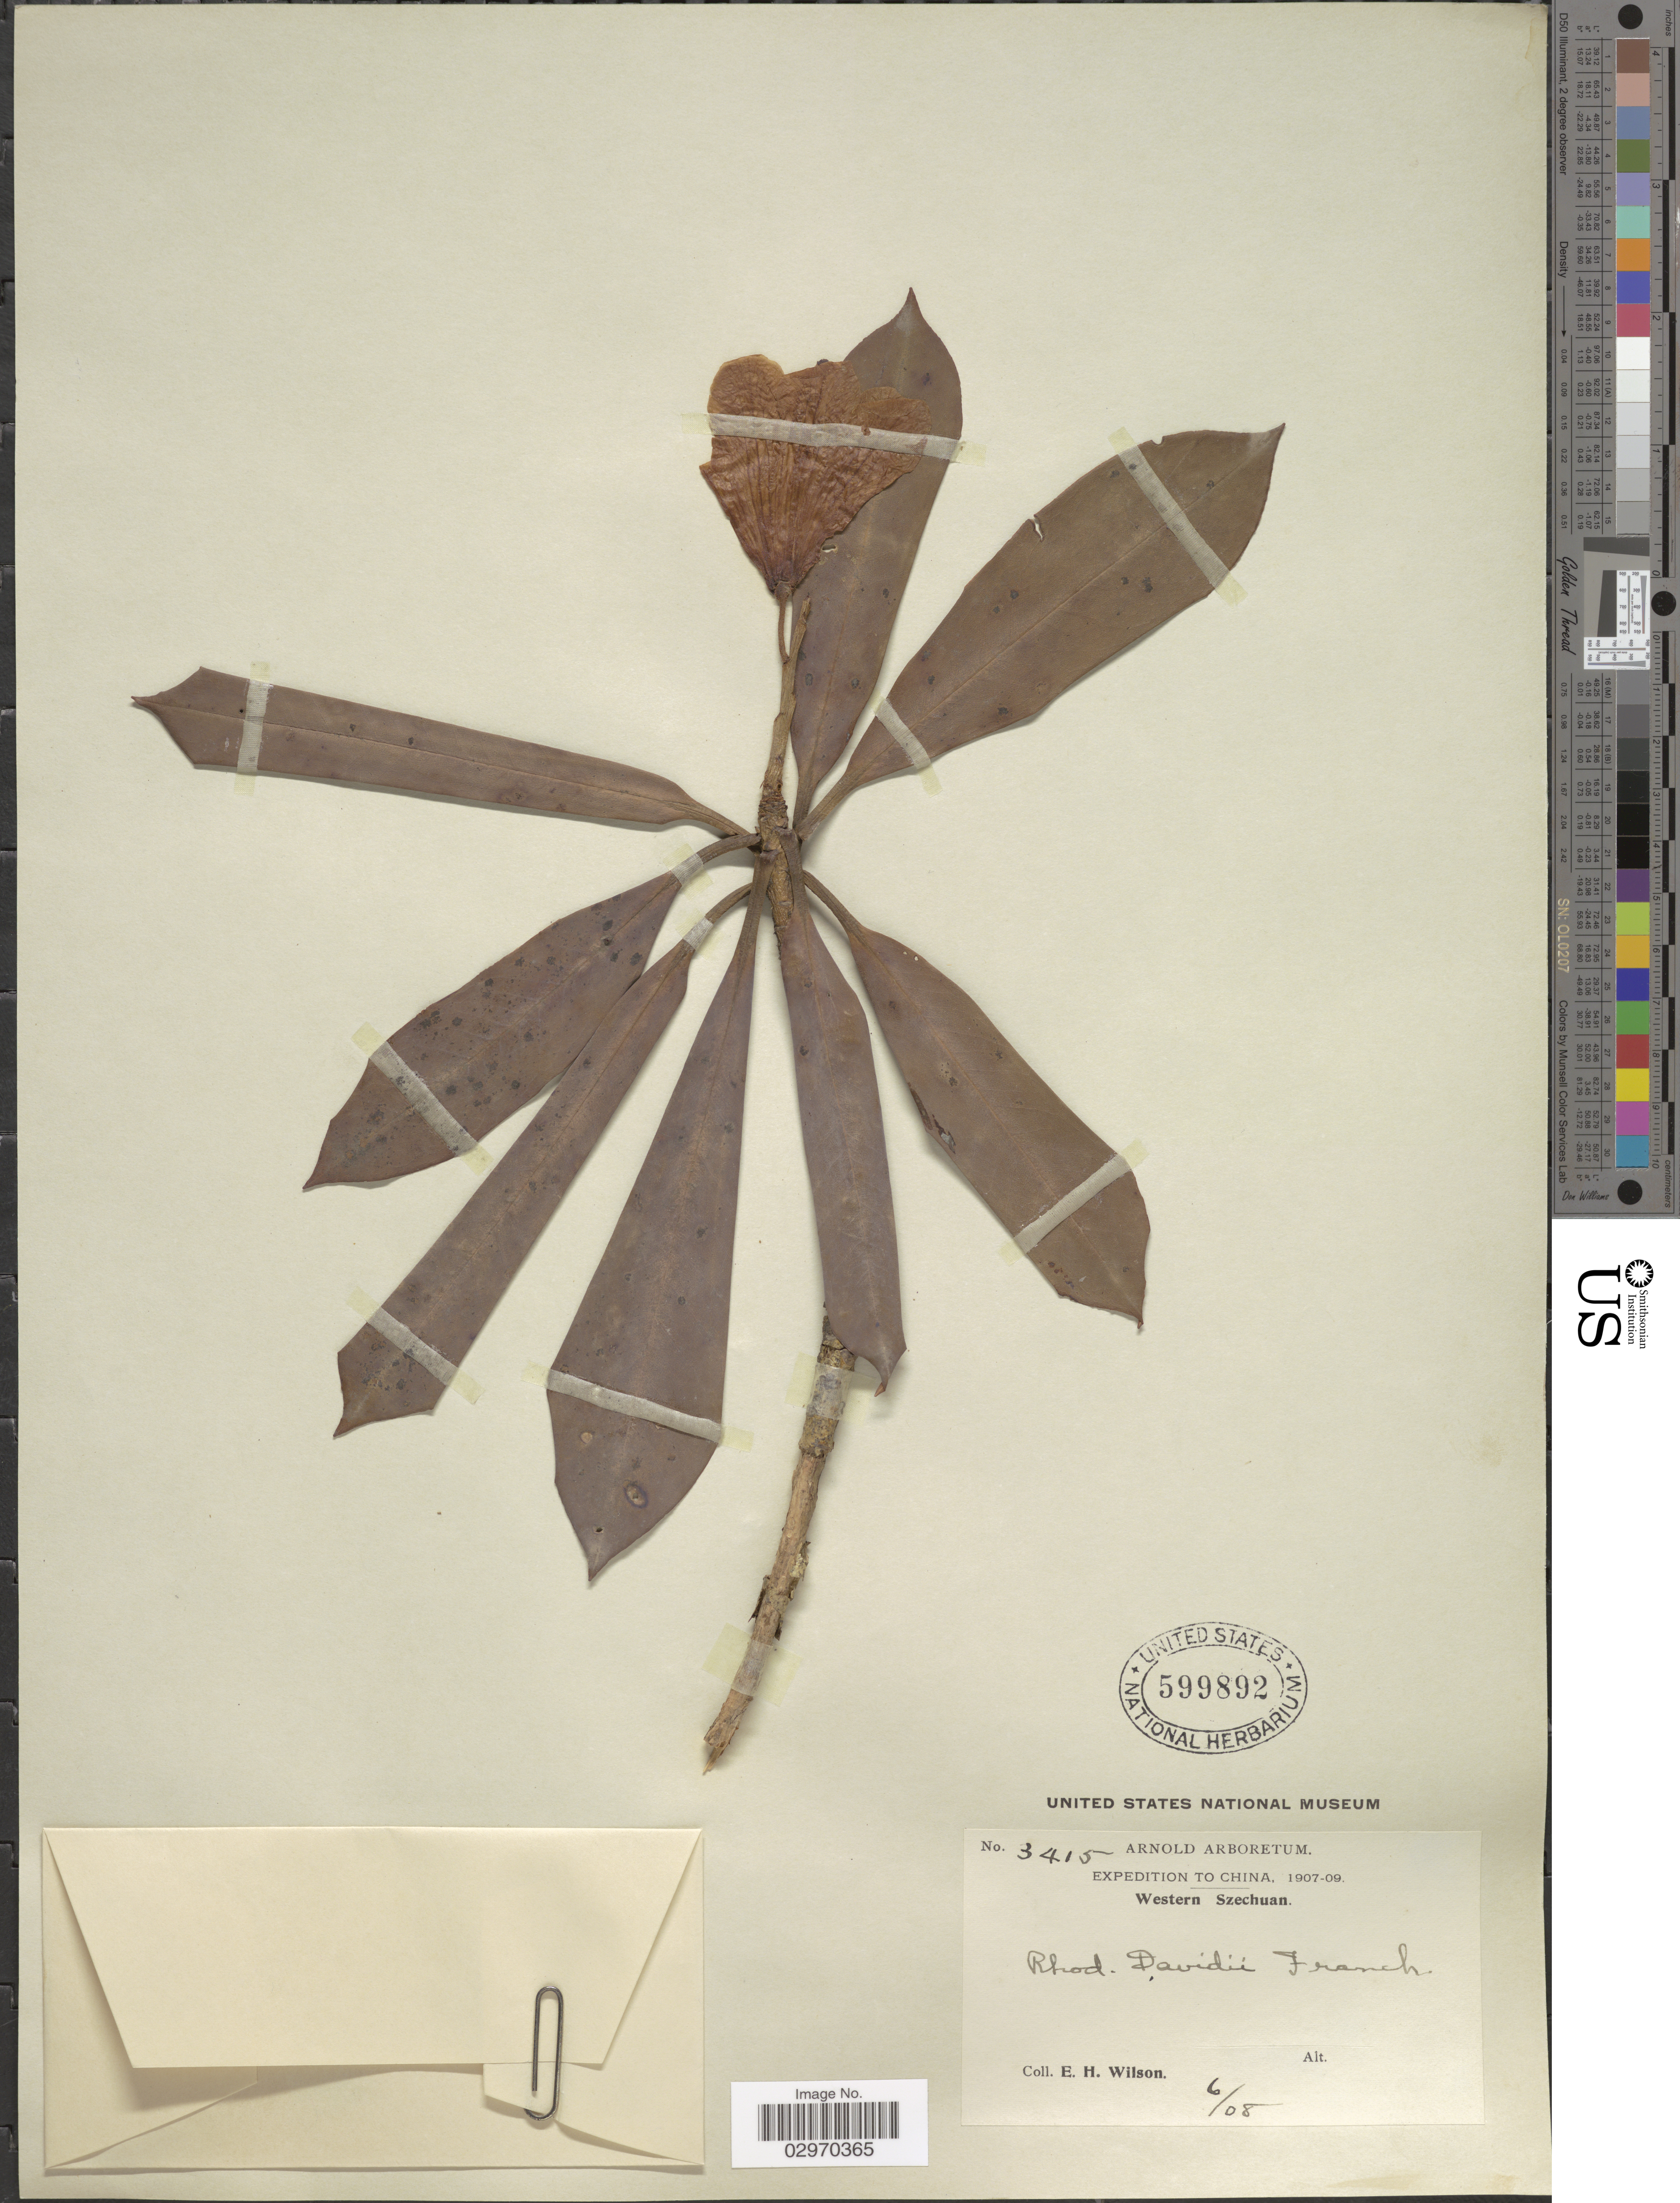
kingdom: Plantae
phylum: Tracheophyta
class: Magnoliopsida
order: Ericales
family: Ericaceae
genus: Rhododendron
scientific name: Rhododendron davidii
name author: Franch.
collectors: E. Wilson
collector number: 3415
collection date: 1908-06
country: China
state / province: Sichuan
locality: Western Szechuan.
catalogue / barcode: US 599892